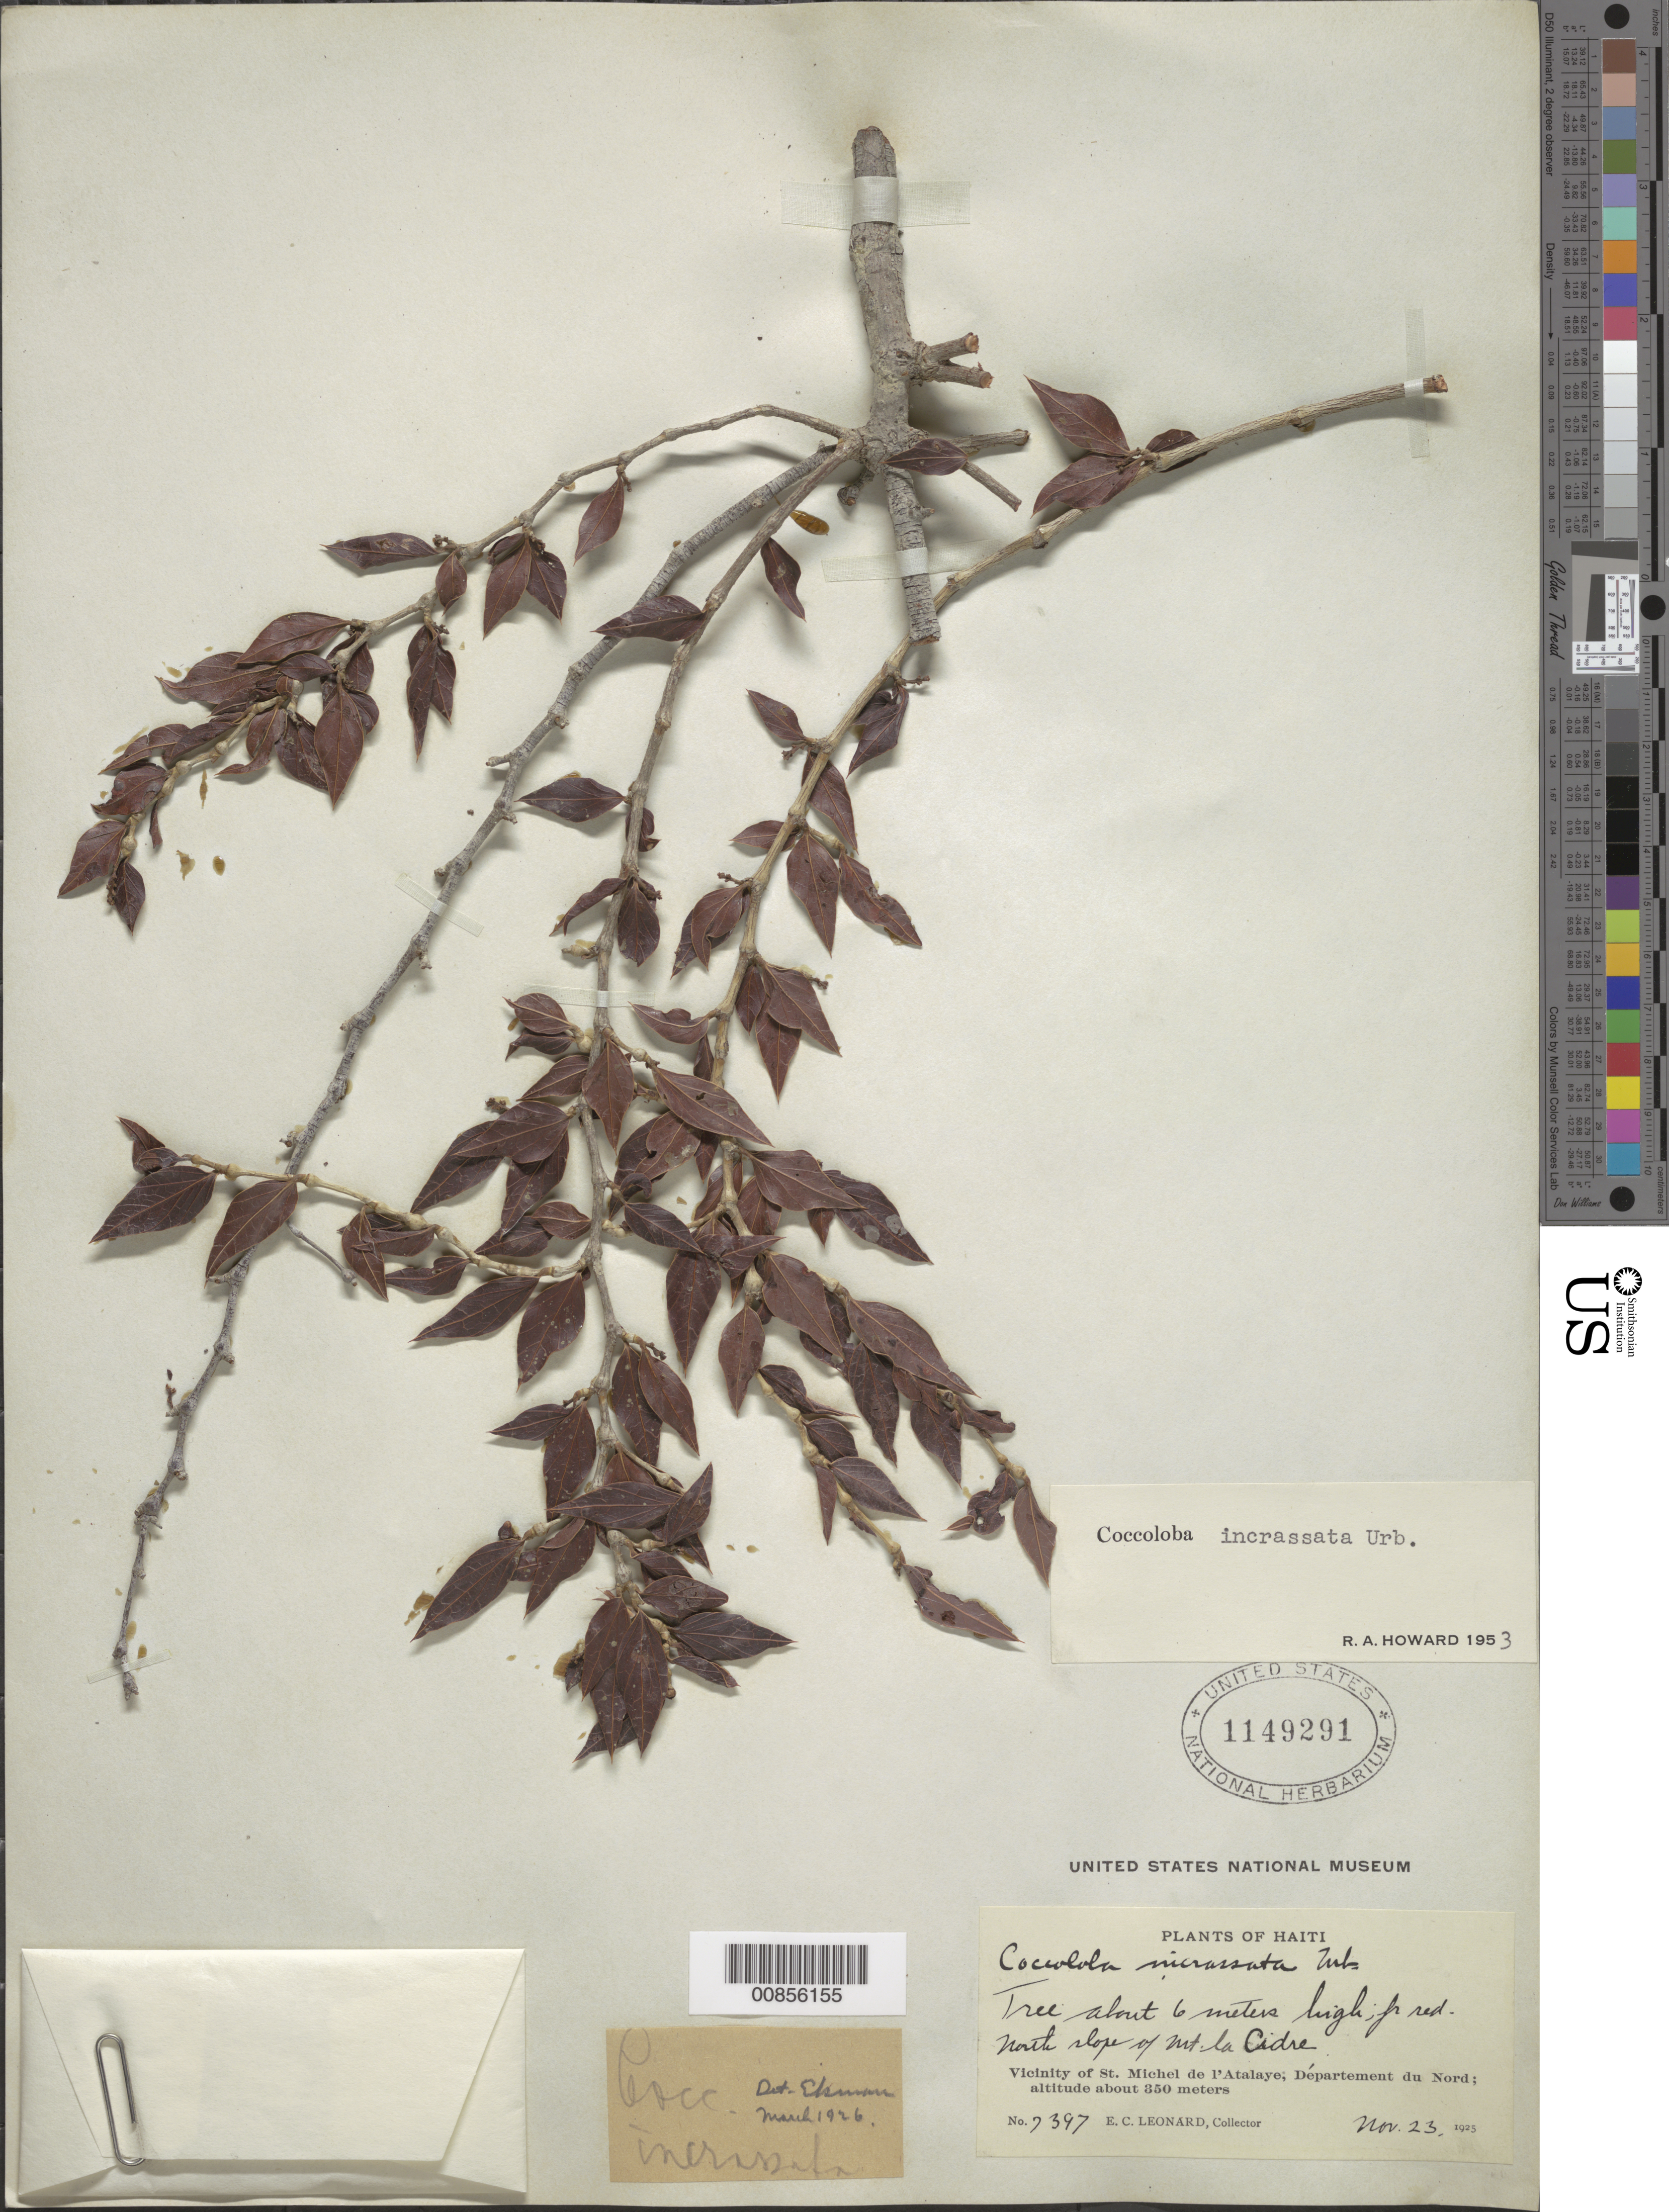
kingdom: Plantae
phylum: Tracheophyta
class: Magnoliopsida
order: Caryophyllales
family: Polygonaceae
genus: Coccoloba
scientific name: Coccoloba incrassata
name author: Urb.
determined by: Howard, R. A.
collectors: E. C. Leonard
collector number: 7397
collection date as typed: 23 Nov 1925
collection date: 1925-11-23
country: Haiti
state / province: Nord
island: Hispaniola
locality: Vicinity of St. Michel de l'Atalaye. North slope of Mt. la Cidre.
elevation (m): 350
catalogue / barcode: US 1149291